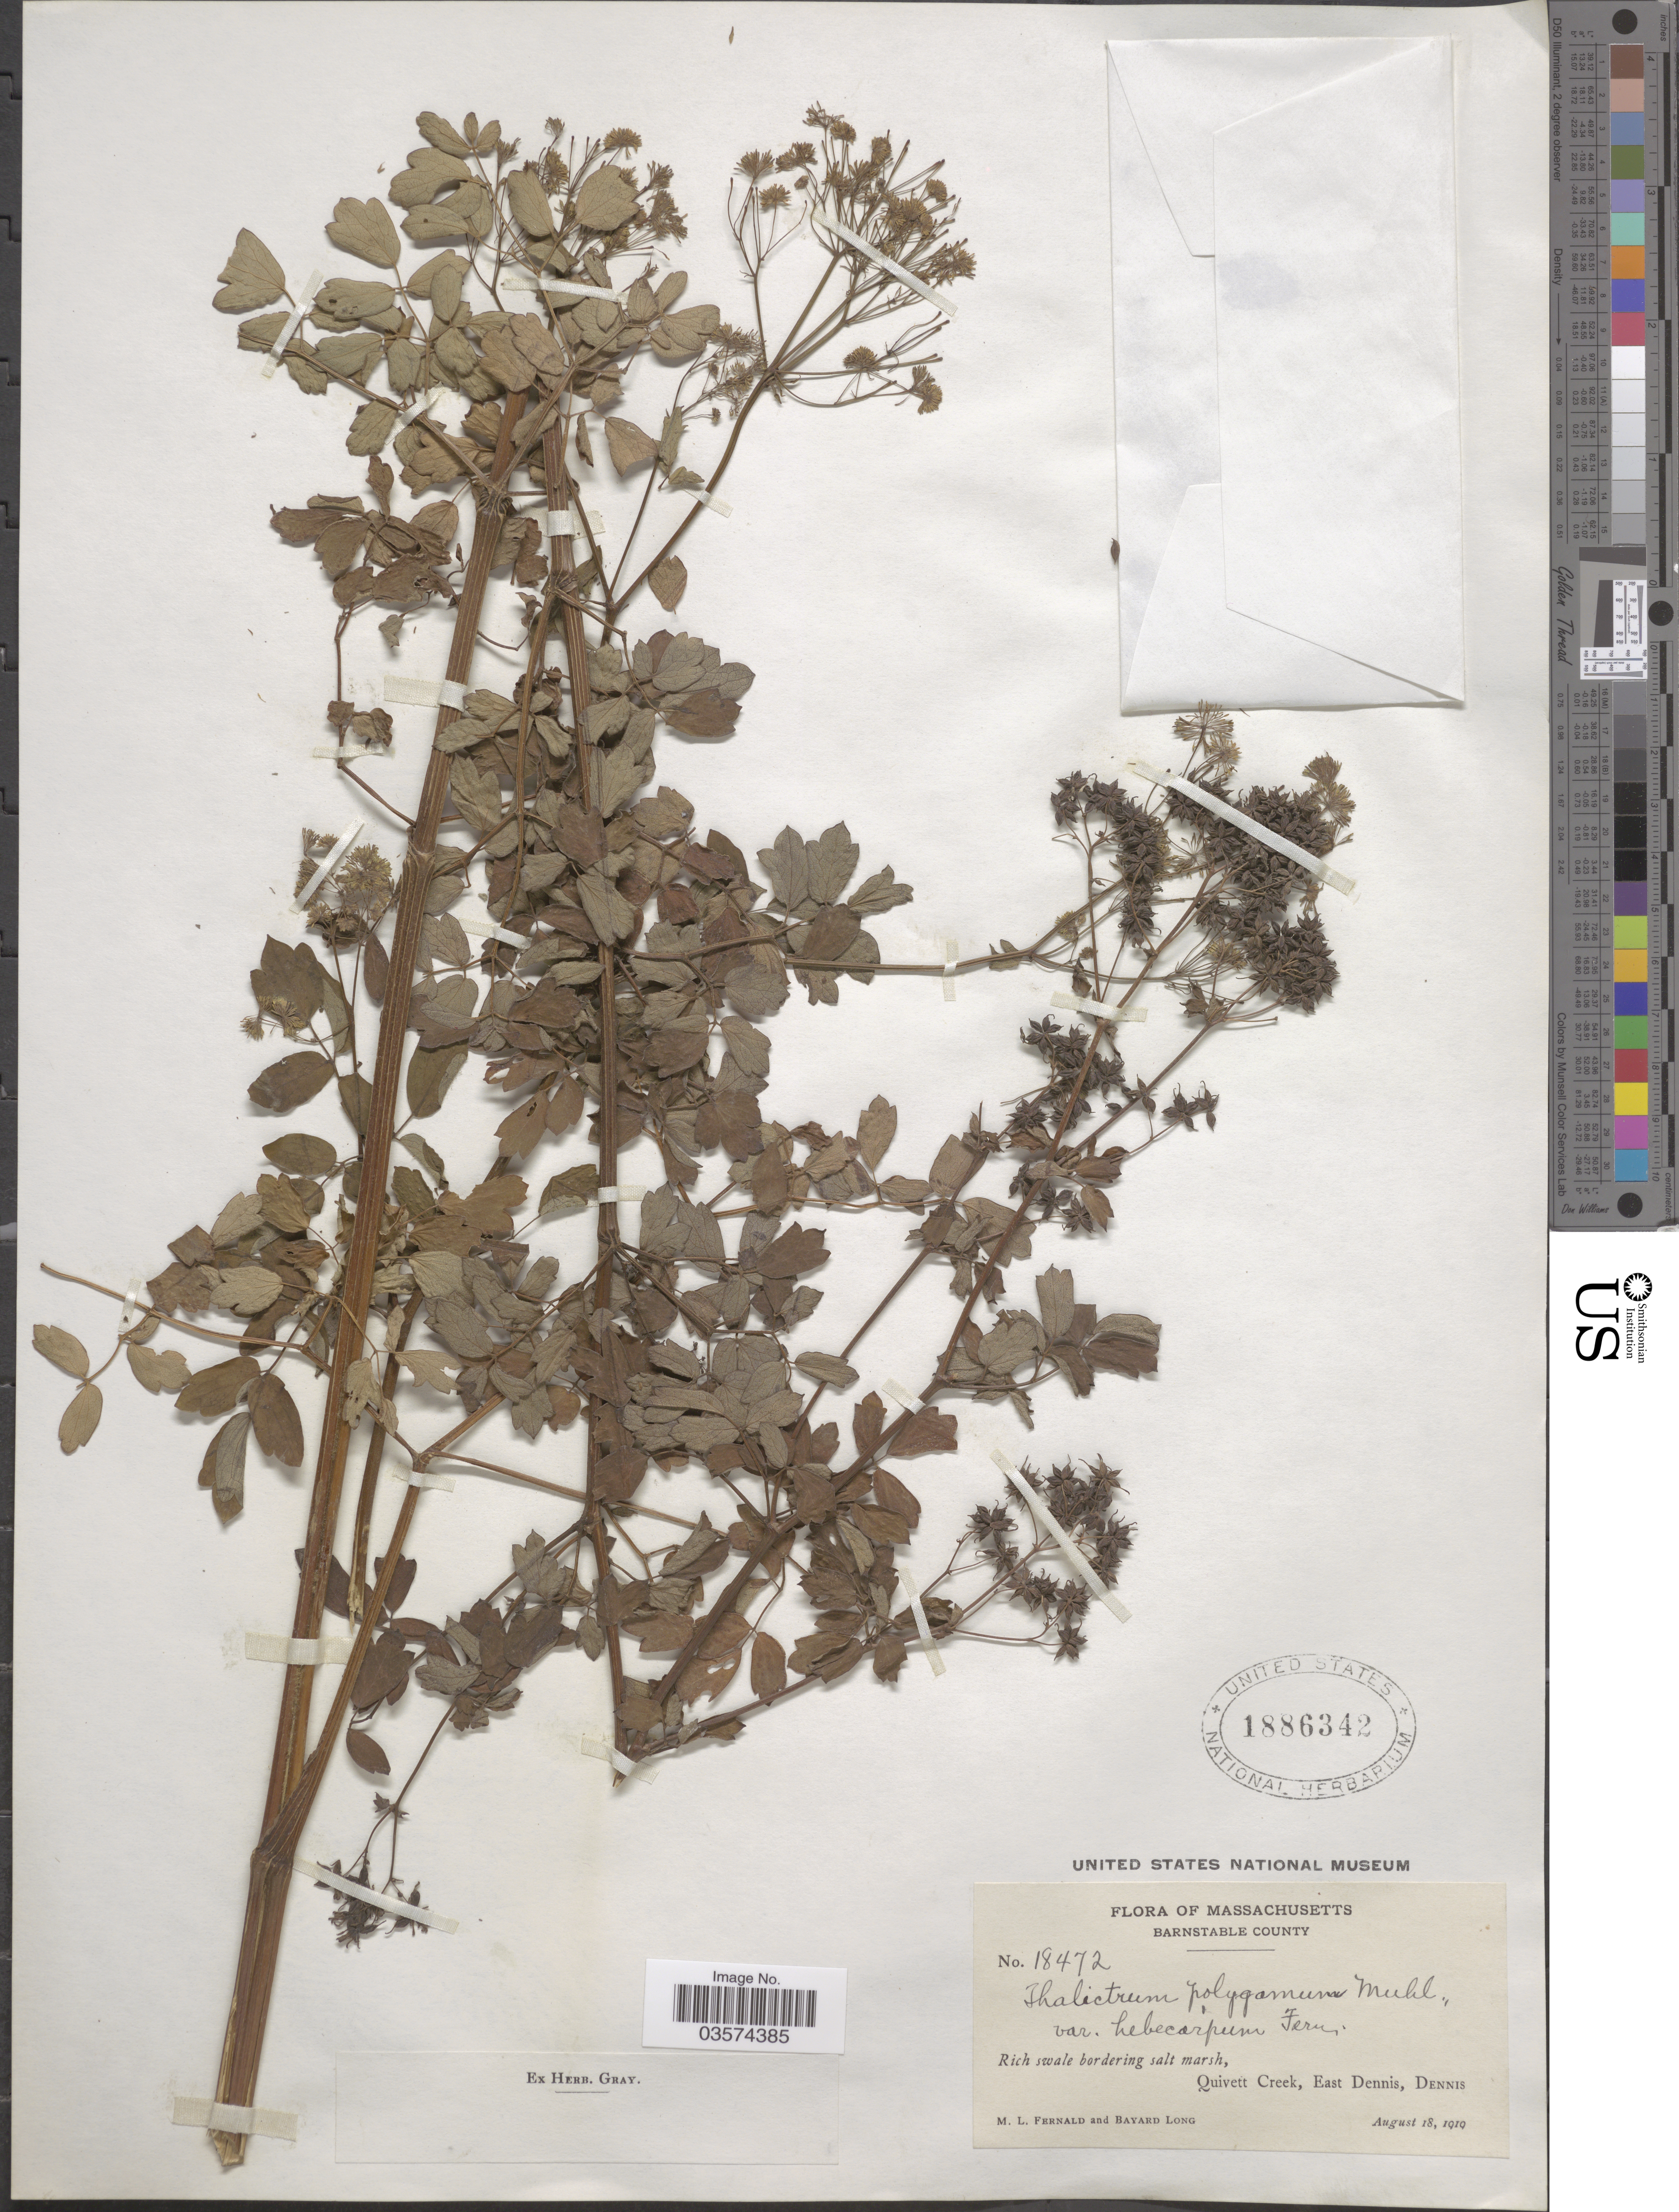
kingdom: Plantae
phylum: Tracheophyta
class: Magnoliopsida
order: Ranunculales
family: Ranunculaceae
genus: Thalictrum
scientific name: Thalictrum pubescens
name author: Pursh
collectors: M. L. Fernald & B. Long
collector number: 18472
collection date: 1919-08-18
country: United States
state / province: Massachusetts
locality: Barnstable County. Rich swale bordering salt marsh, Quivett Creek, East Dennis, Dennis.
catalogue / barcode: US 1886342